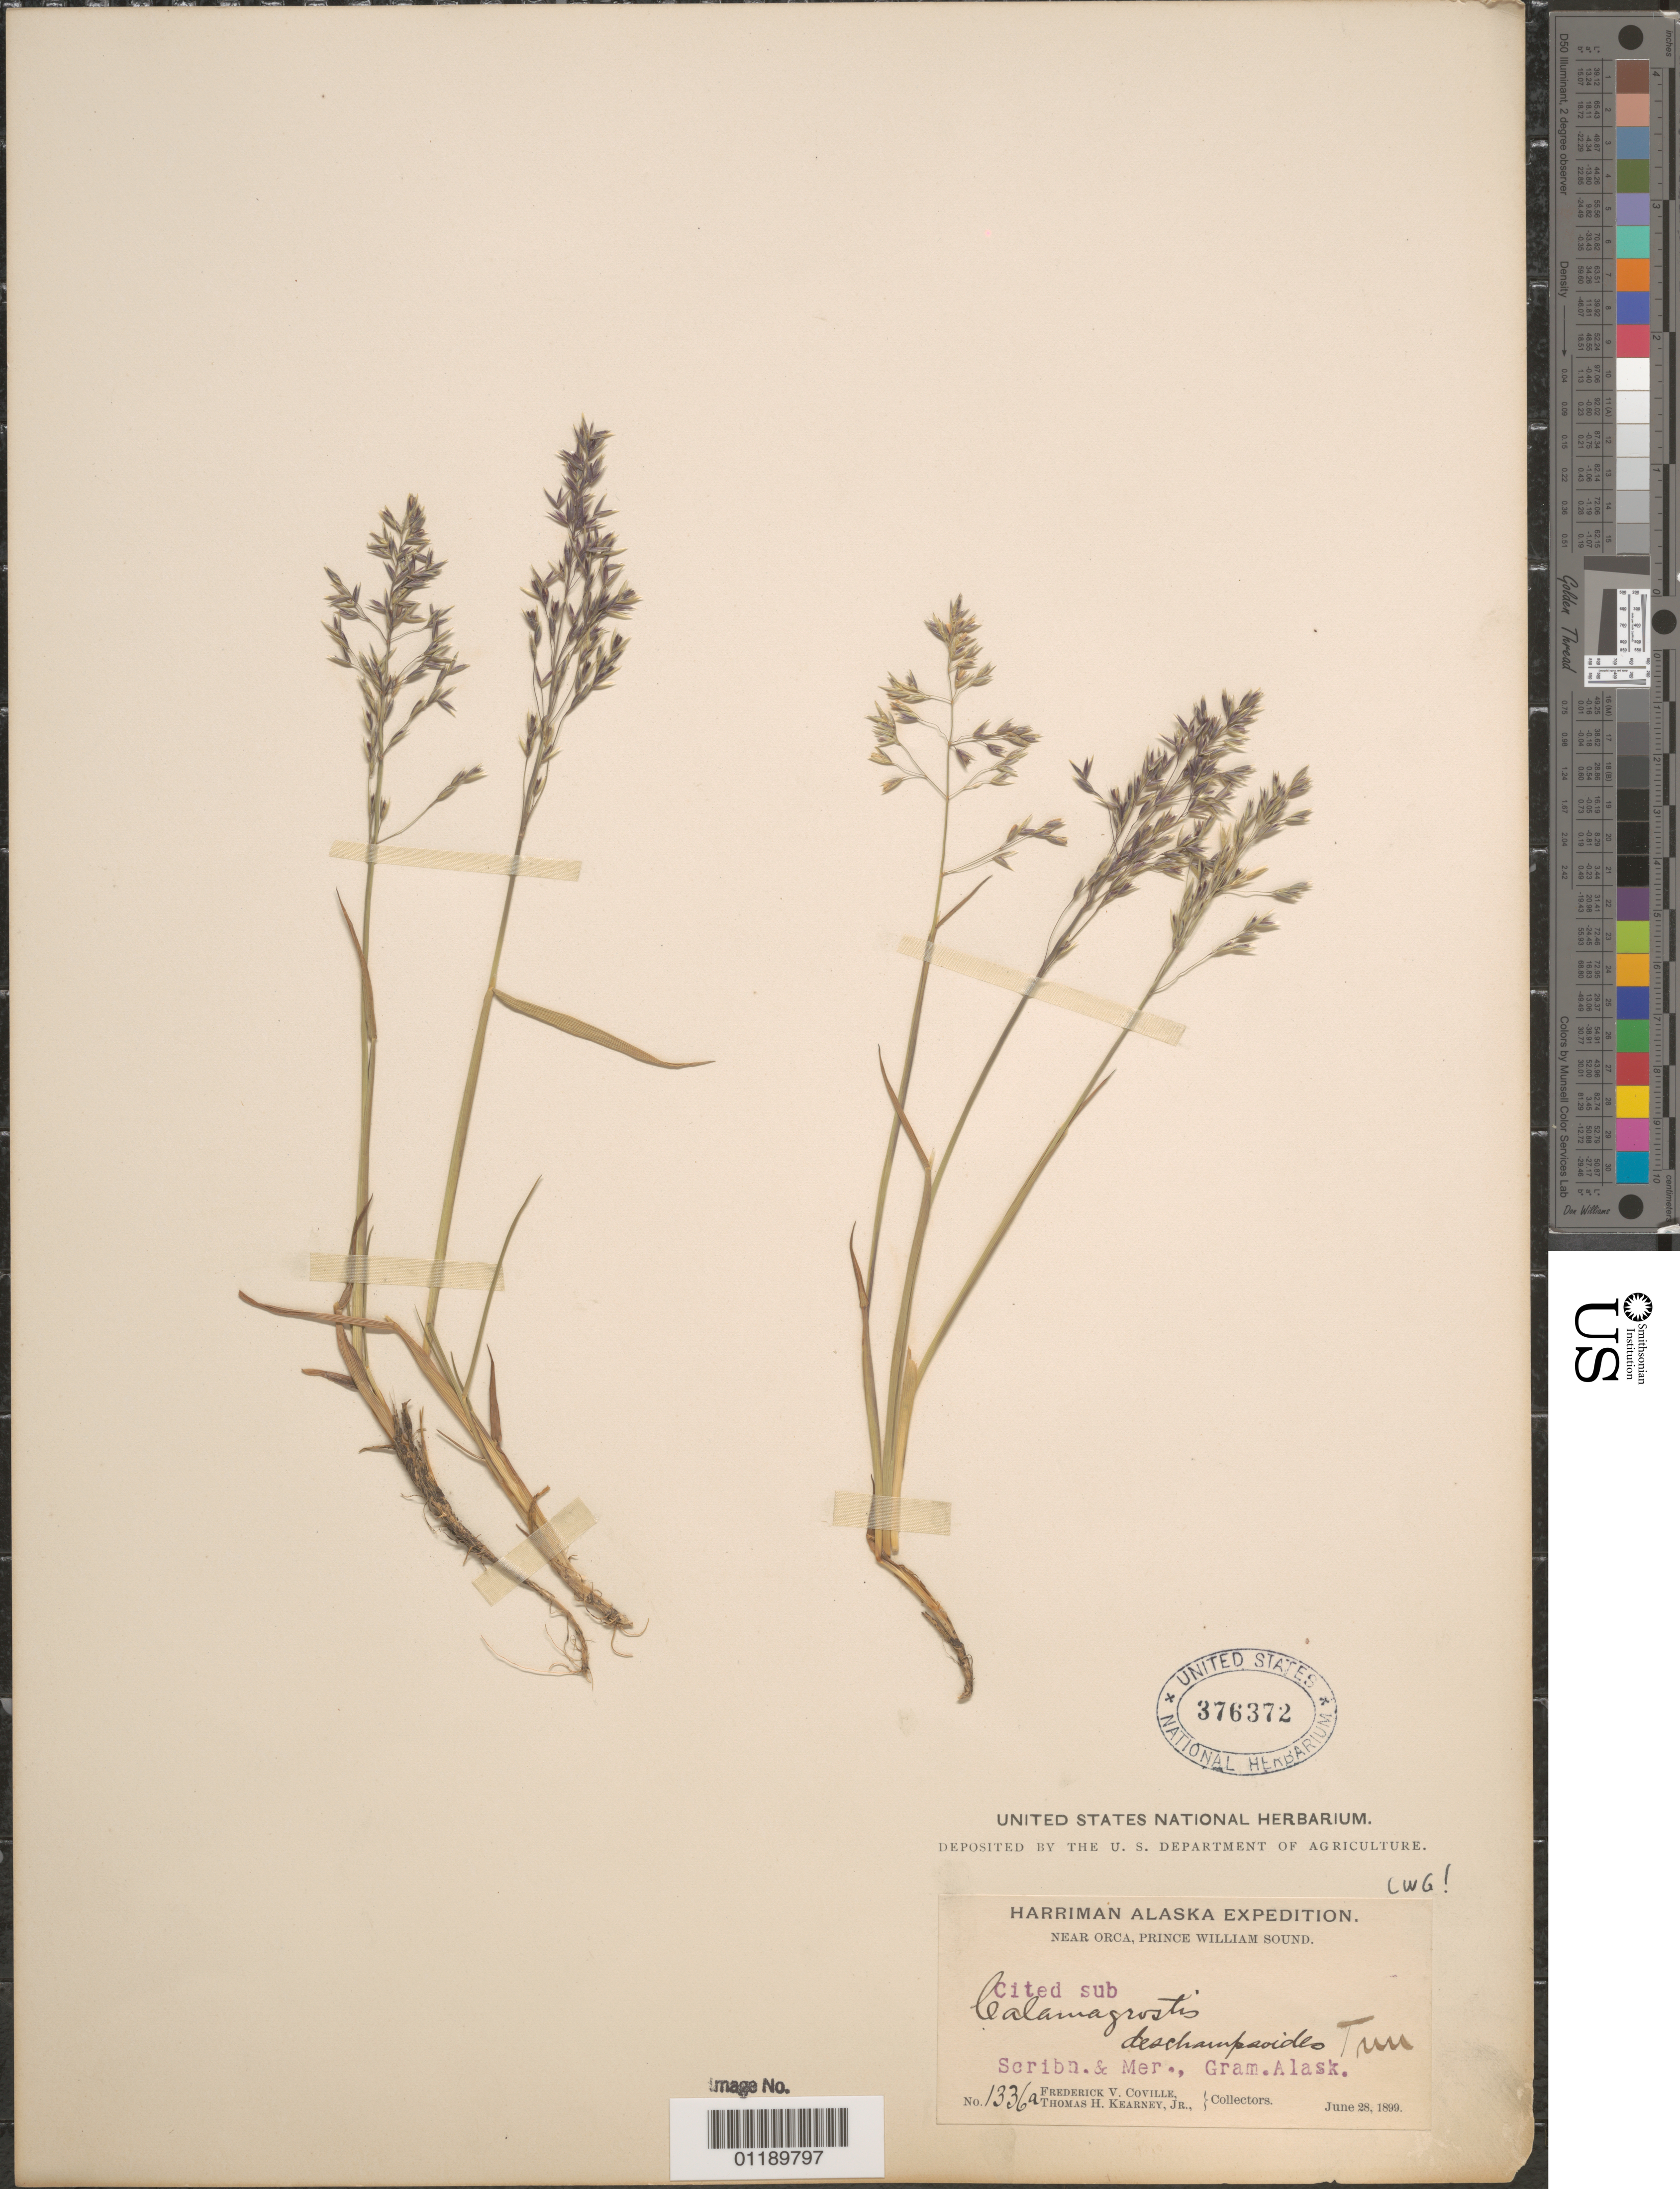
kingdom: Plantae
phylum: Tracheophyta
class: Liliopsida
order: Poales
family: Poaceae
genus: Calamagrostis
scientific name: Calamagrostis deschampsioides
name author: Trin.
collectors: F. V. Coville & T. H. Kearney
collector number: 1336a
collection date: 1899-06-28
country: United States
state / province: Alaska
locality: Near Orca, Prince William Sound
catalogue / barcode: US 376372